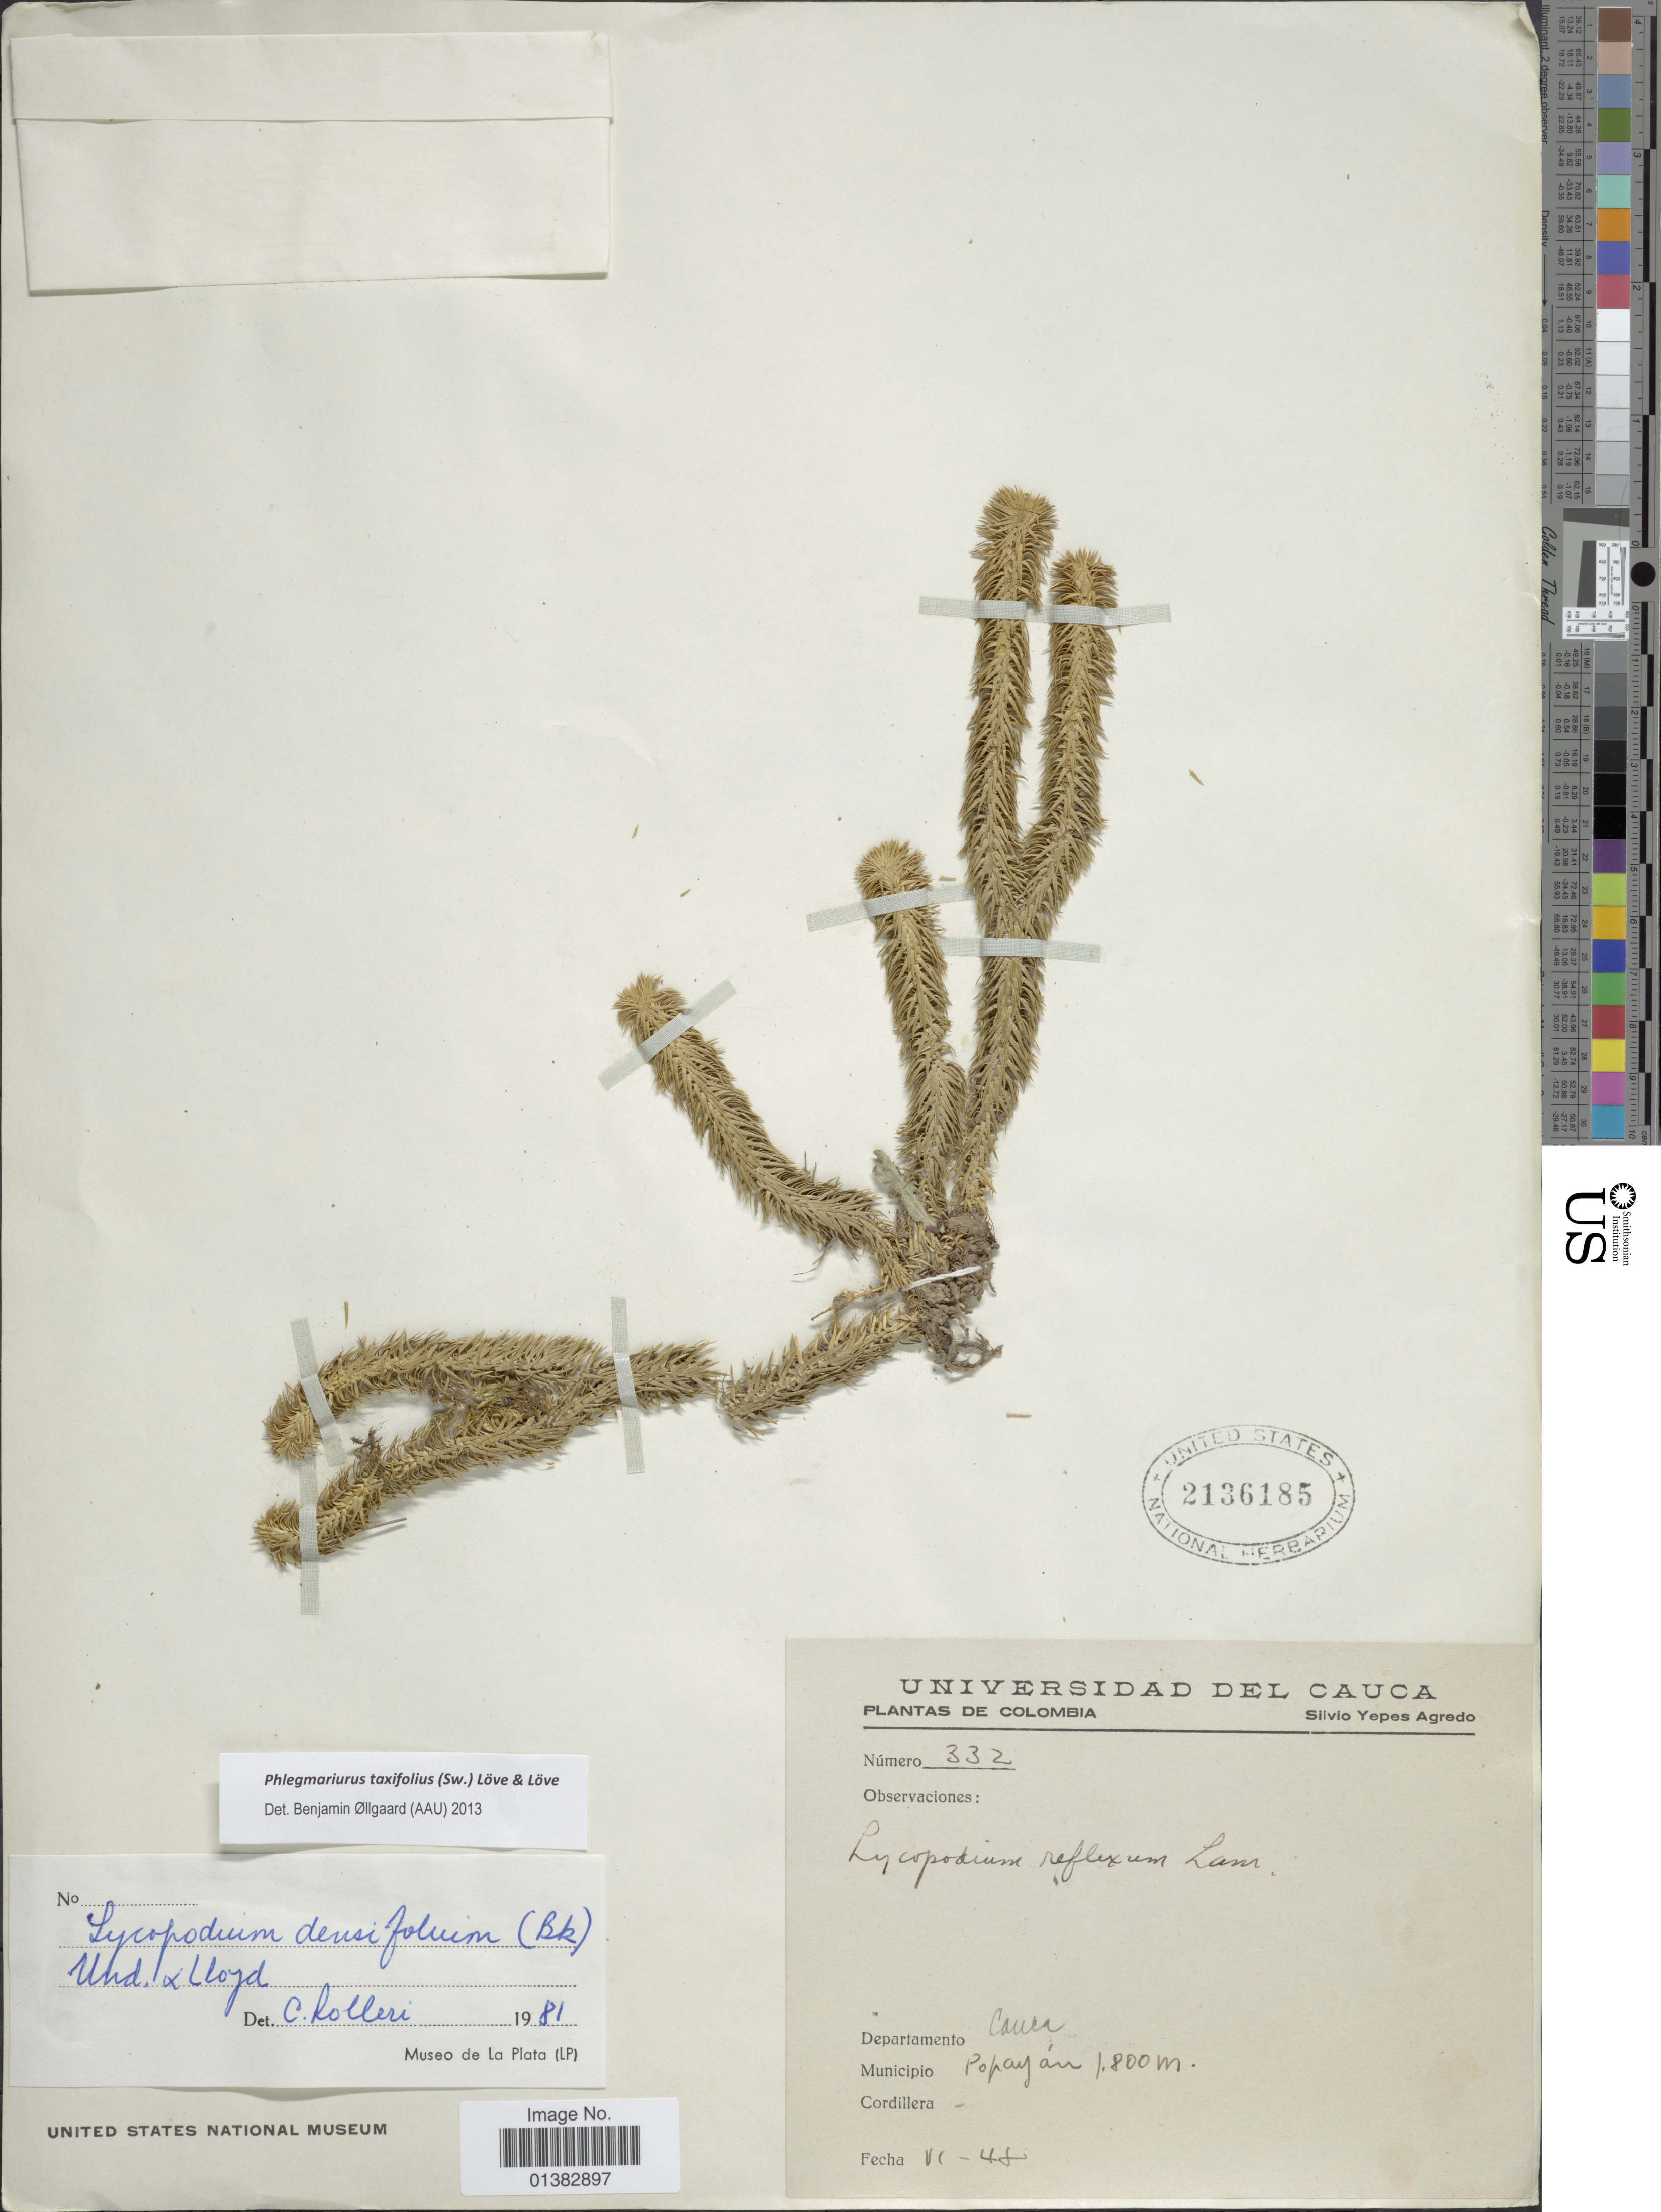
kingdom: Plantae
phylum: Tracheophyta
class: Lycopodiopsida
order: Lycopodiales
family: Lycopodiaceae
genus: Phlegmariurus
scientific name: Phlegmariurus taxifolius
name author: (Sw.) Á. Löve & D. Löve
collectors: S. Yepes-Agredo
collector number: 332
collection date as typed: Transcribed d/m/y: /6/48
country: Colombia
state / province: Cauca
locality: Popayán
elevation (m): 1800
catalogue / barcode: US 2136185